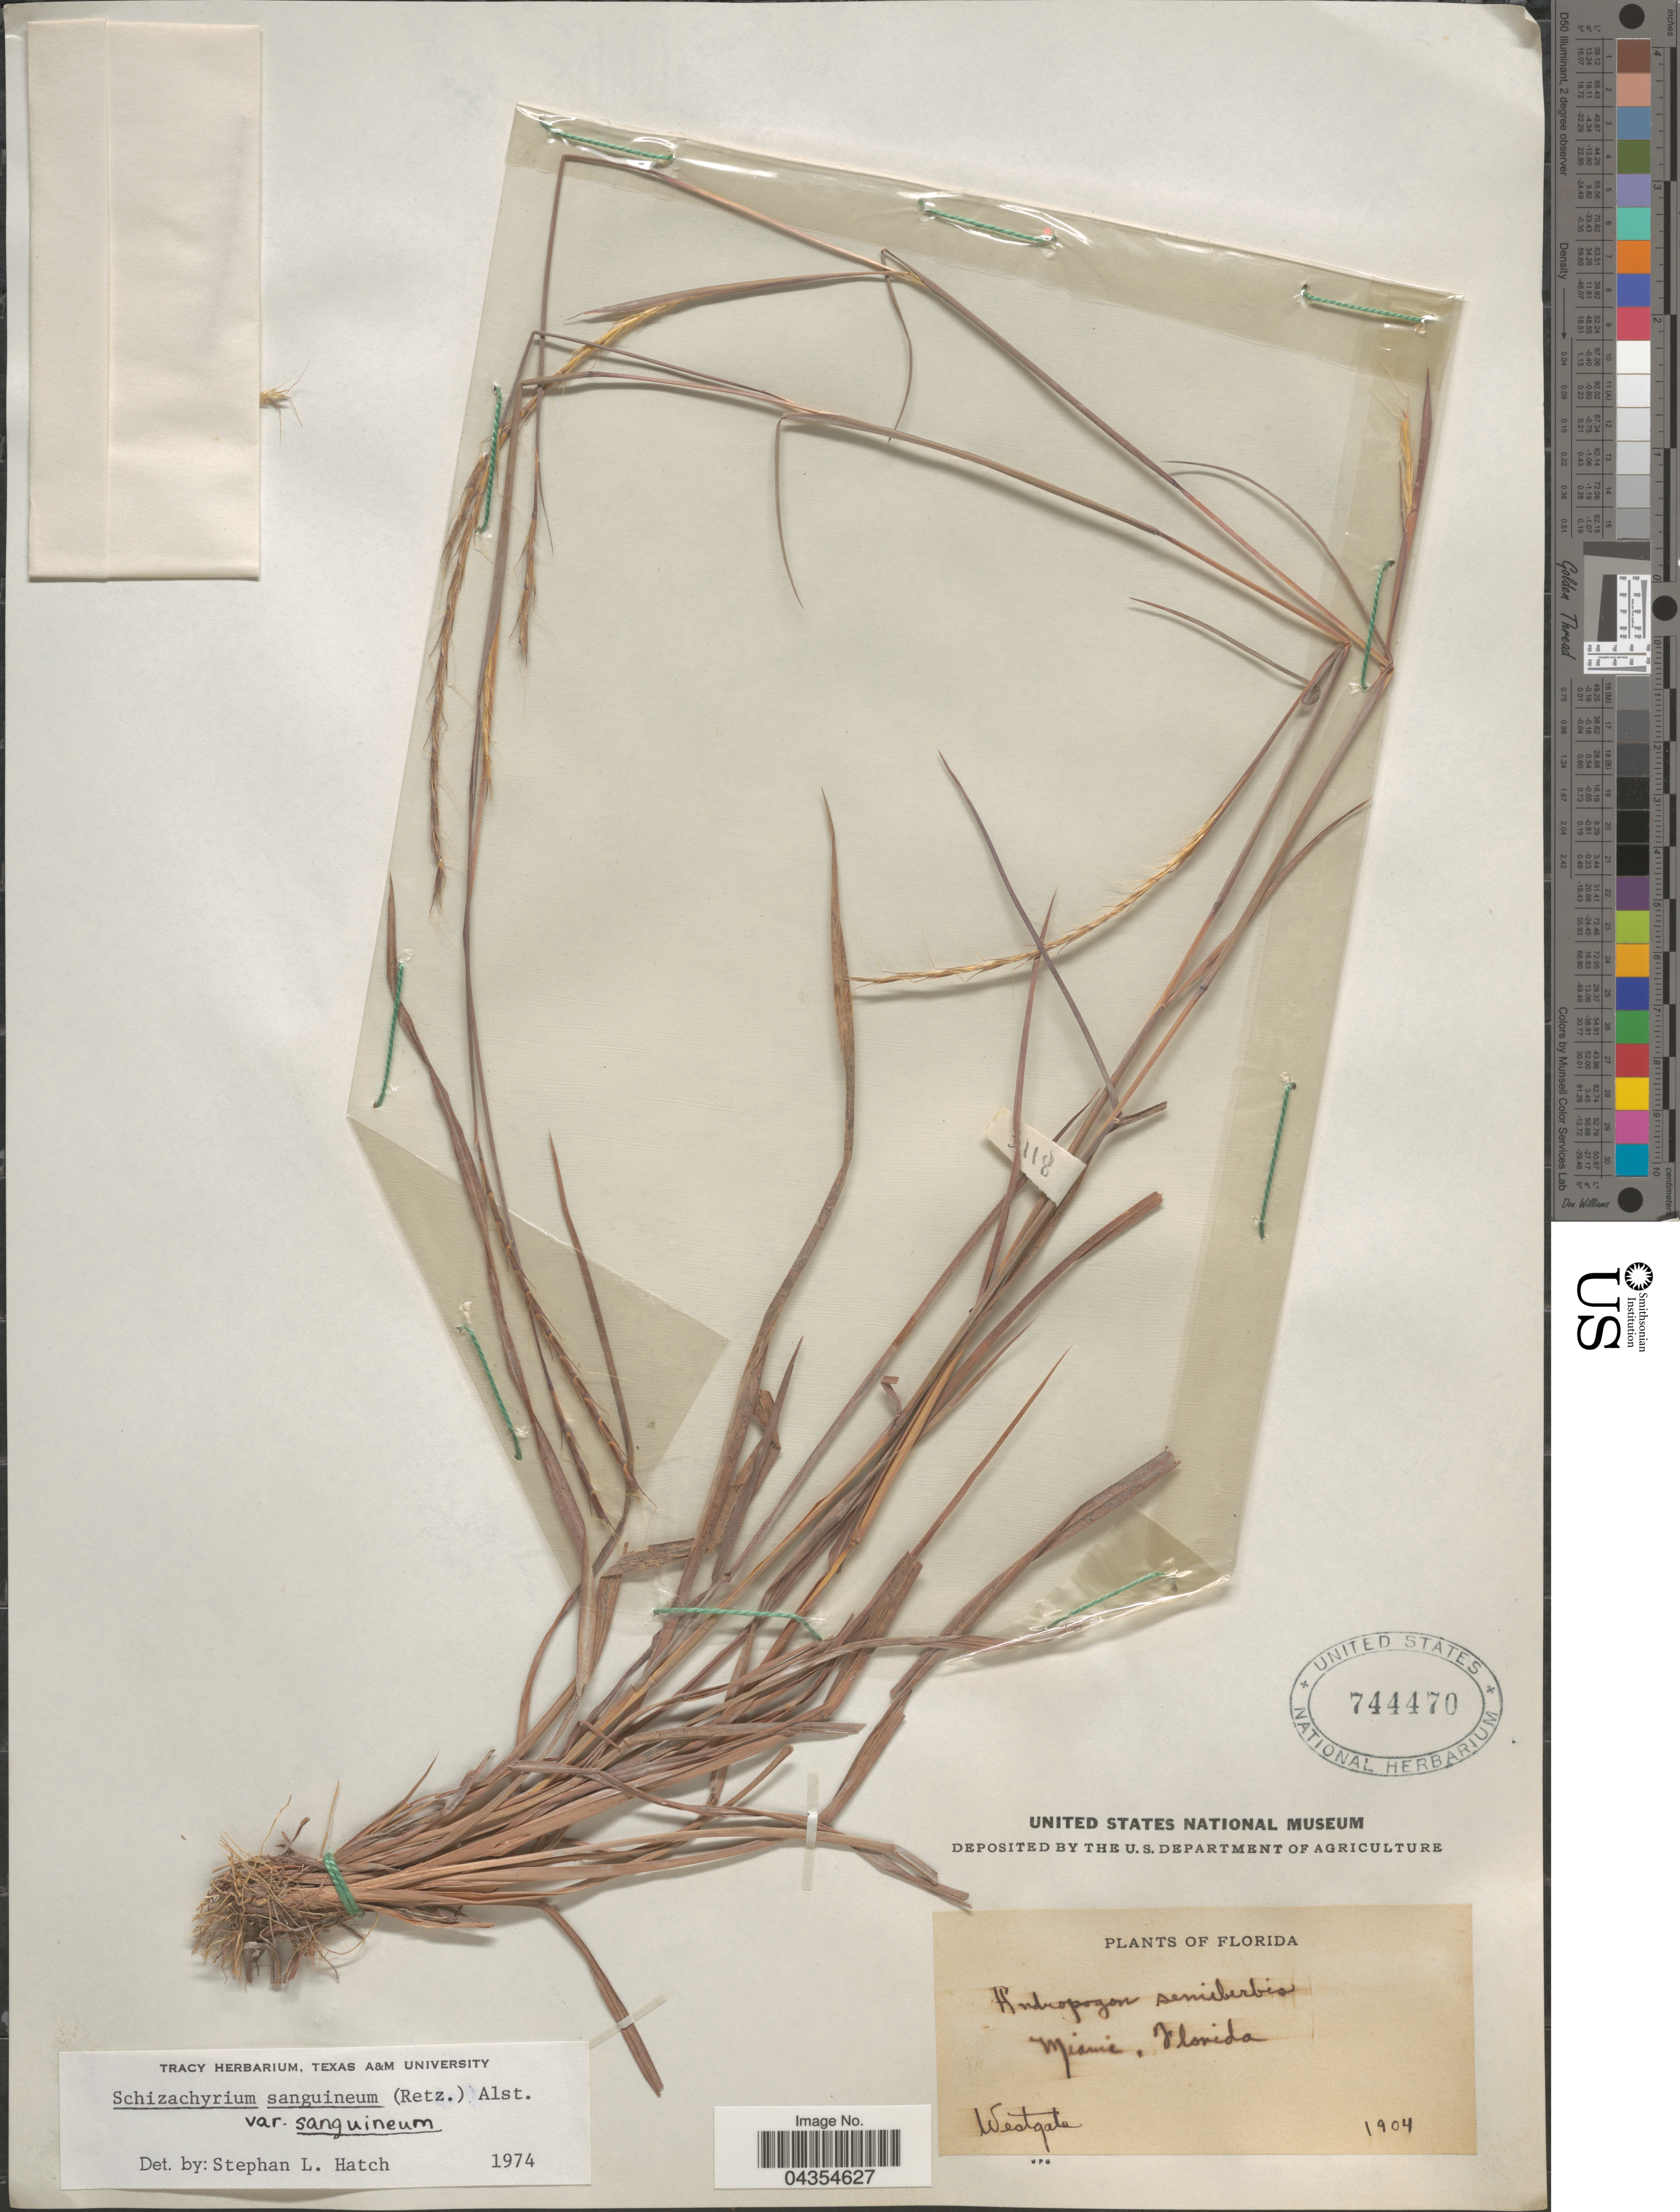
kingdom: Plantae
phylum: Tracheophyta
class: Liliopsida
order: Poales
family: Poaceae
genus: Schizachyrium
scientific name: Schizachyrium sanguineum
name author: (Retz.) Alston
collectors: -. Westgate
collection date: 1904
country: United States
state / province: Florida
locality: Miami.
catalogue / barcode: US 744470